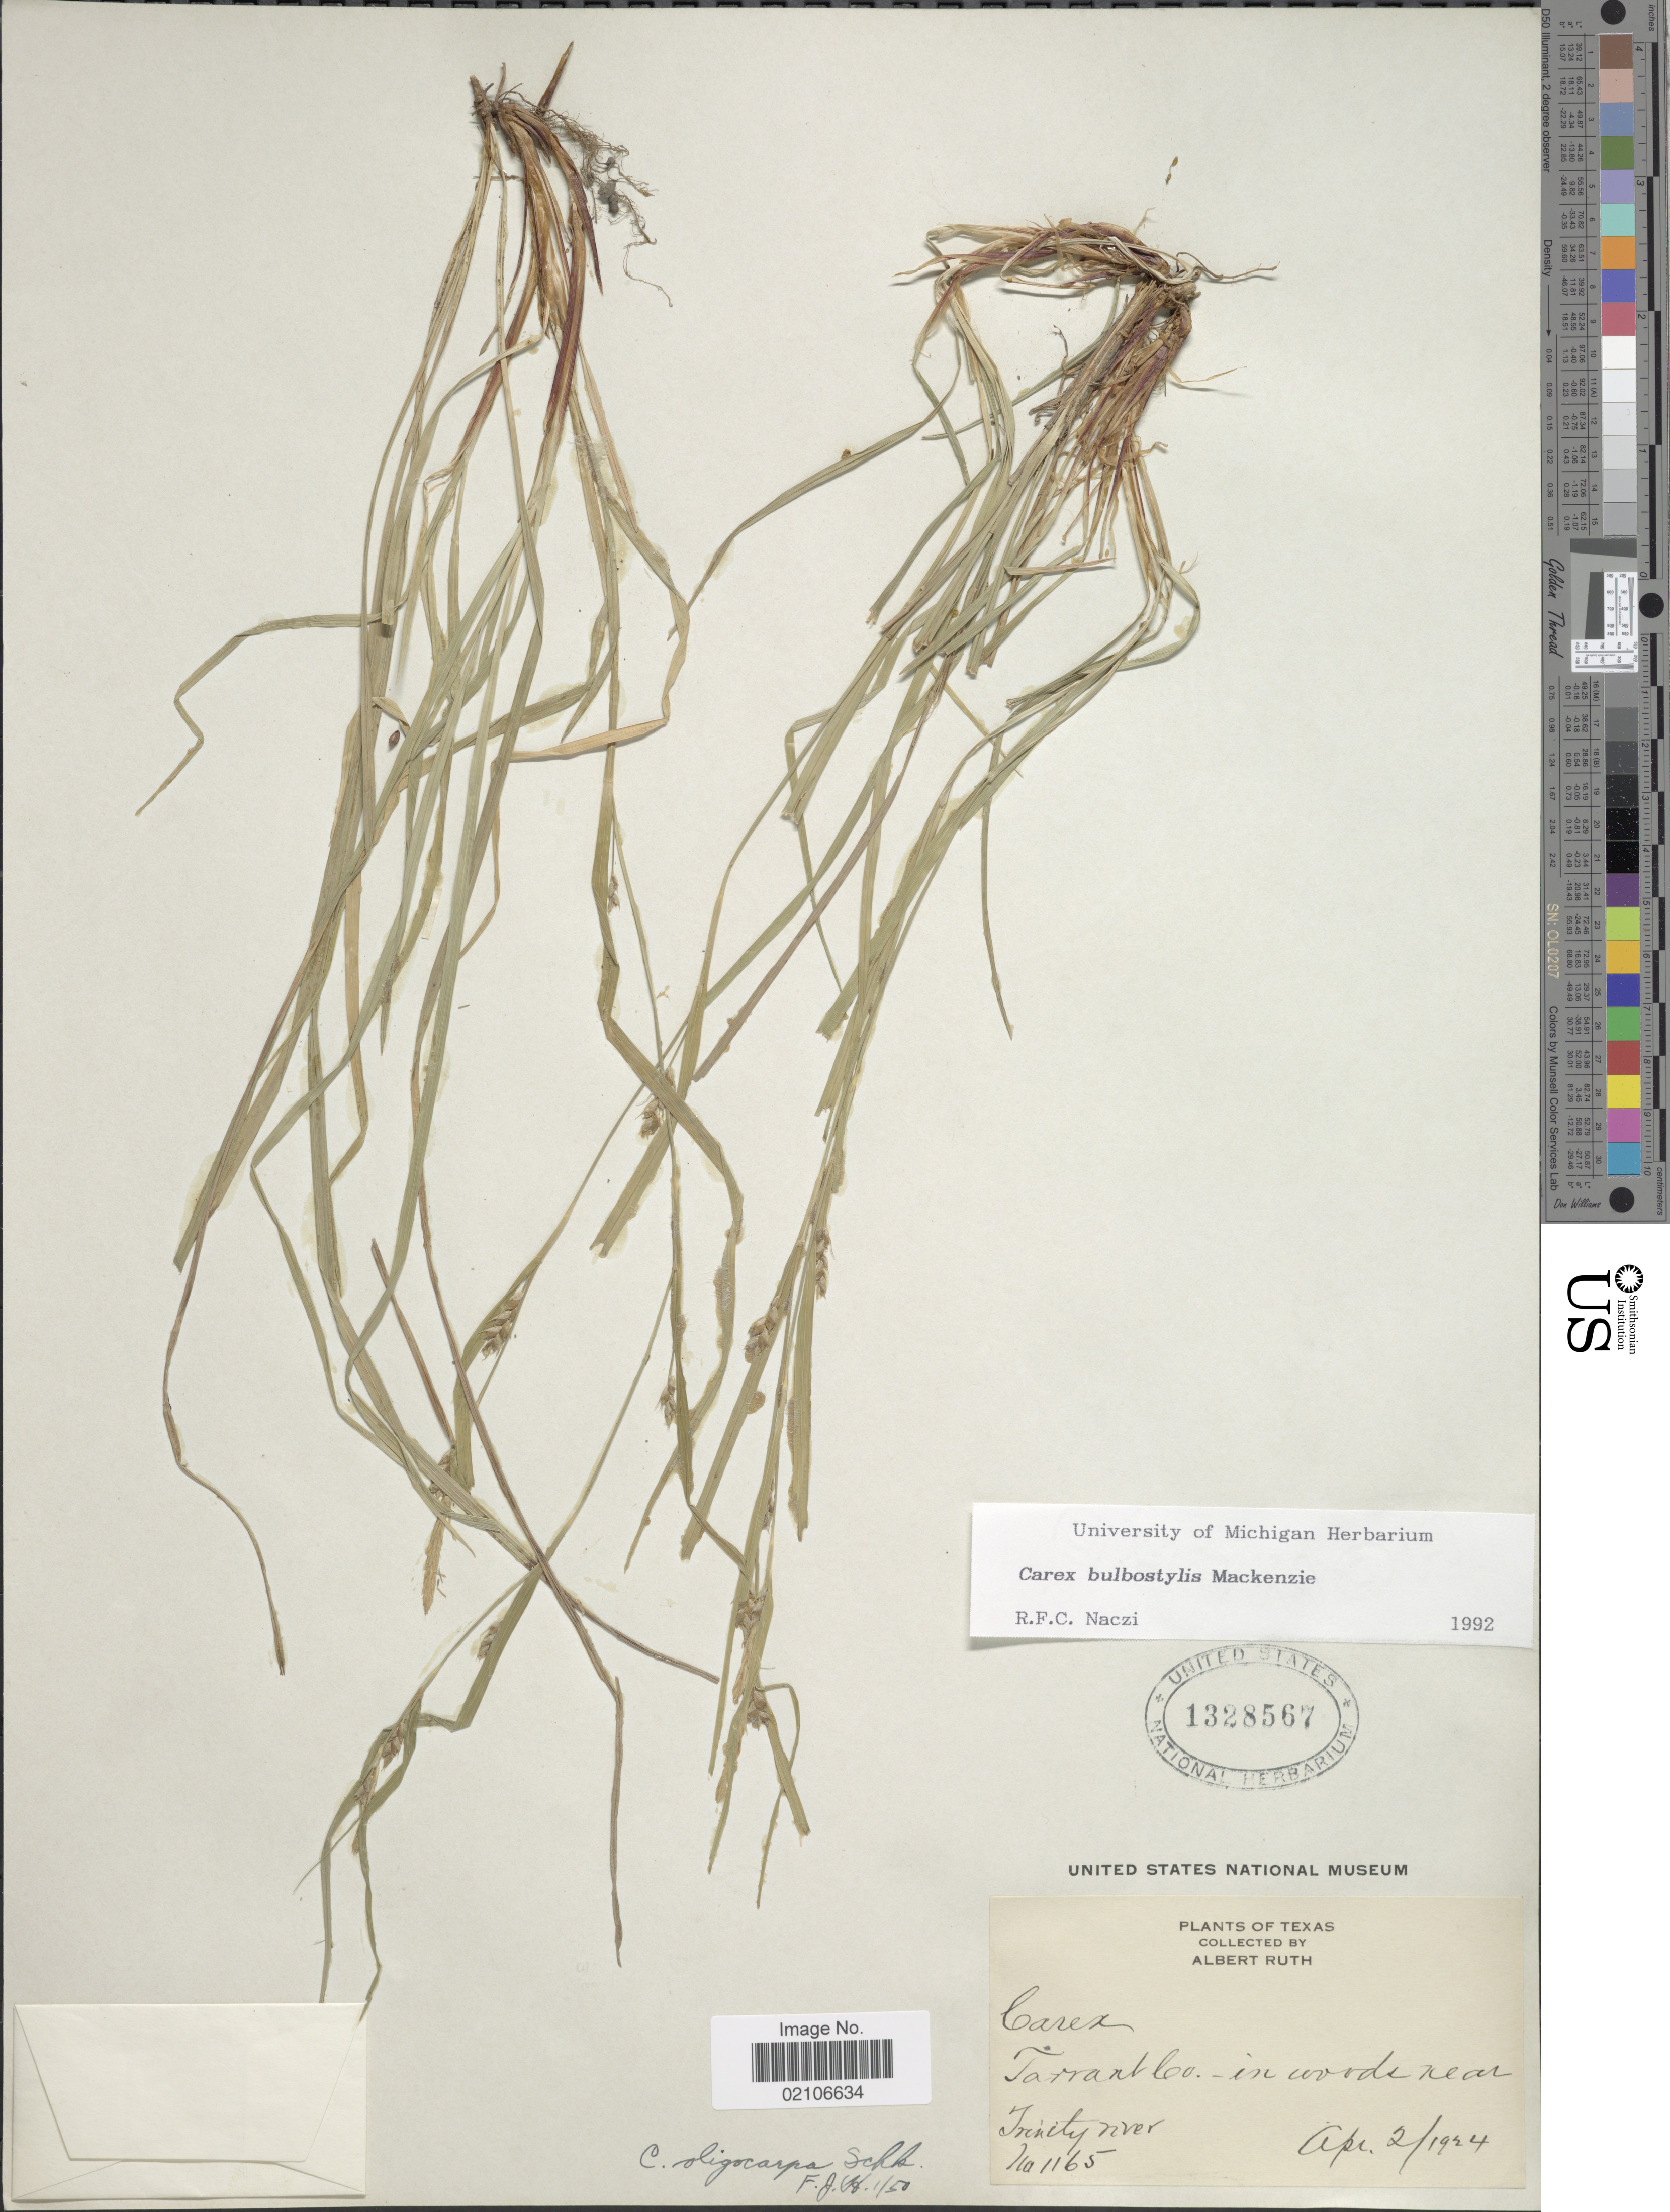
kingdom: Plantae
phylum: Tracheophyta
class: Liliopsida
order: Poales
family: Cyperaceae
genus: Carex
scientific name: Carex bulbostylis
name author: Mack.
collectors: A. Ruth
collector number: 1165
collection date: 1924-04-02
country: United States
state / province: Texas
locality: Tarrant Co - in woods near Trinity river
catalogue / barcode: US 1328567